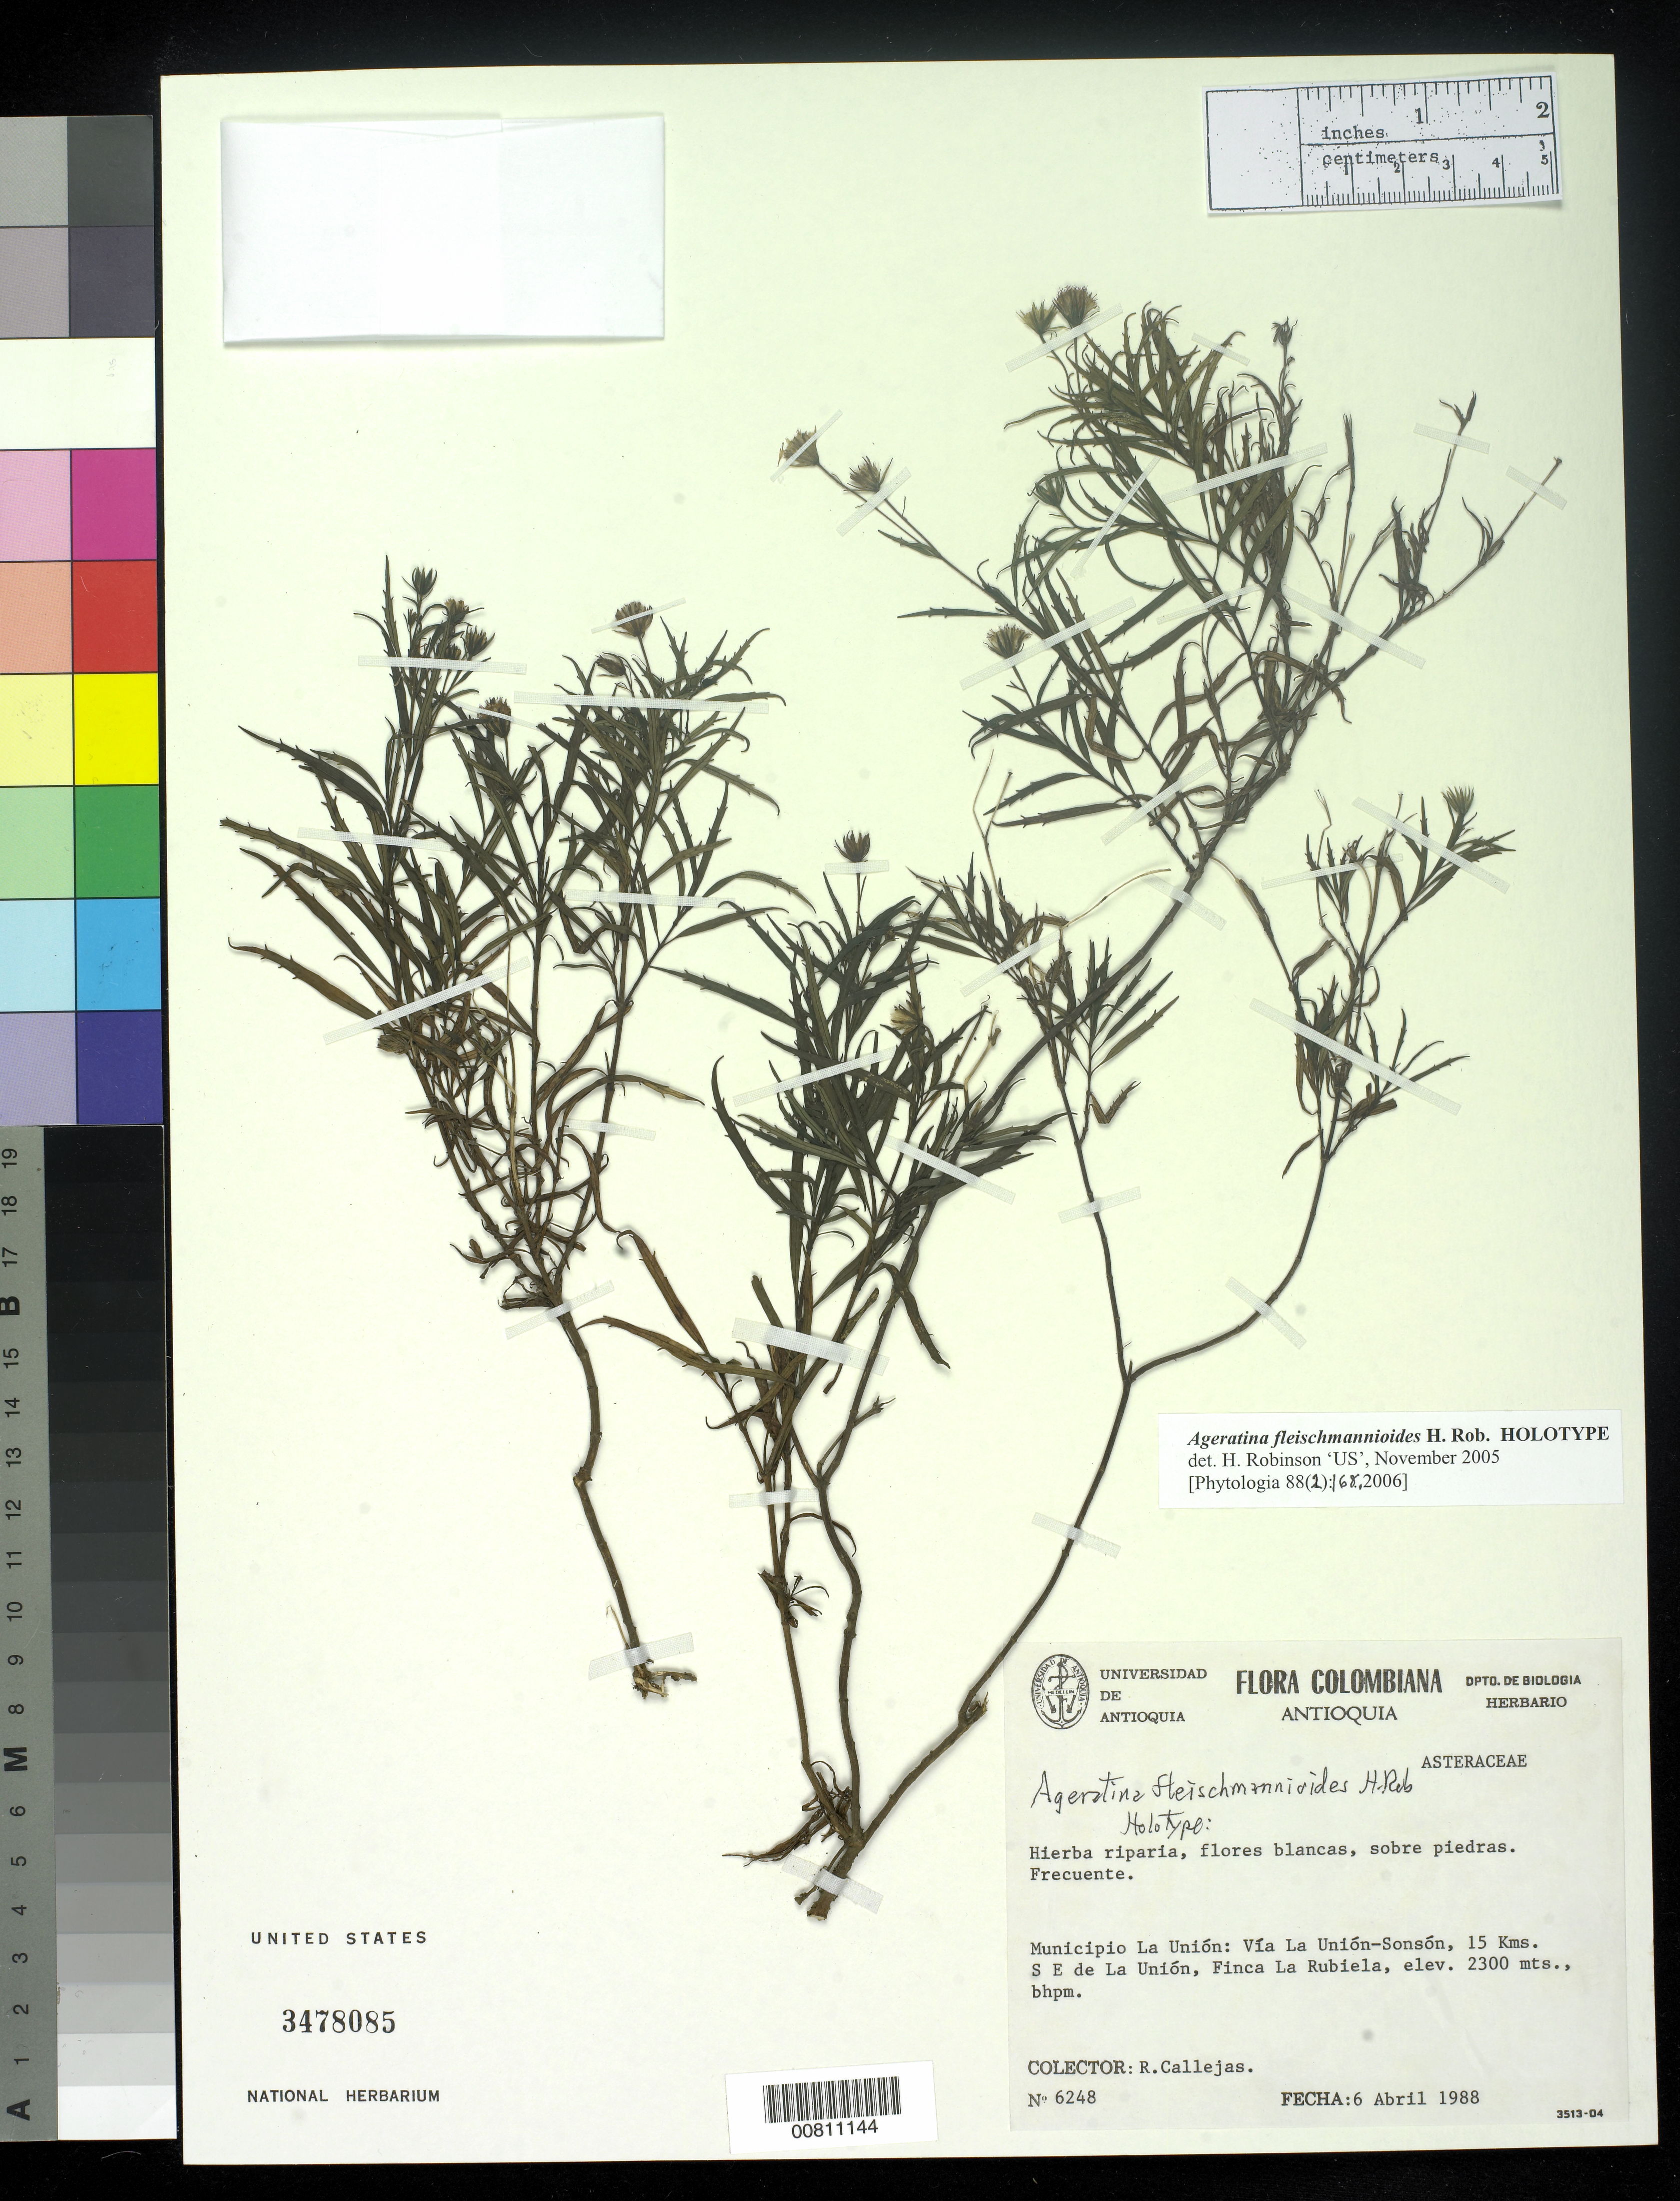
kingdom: Plantae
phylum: Tracheophyta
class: Magnoliopsida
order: Asterales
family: Asteraceae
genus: Ageratina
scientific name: Ageratina fleischmannioides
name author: H. Rob.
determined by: Robinson, Harold E., (US)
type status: Holotype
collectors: R. Callejas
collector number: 6248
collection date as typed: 06 Apr 1988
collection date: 1988-04-06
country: Colombia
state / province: Antioquia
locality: Municipio La Unión: Vía La Unión-Sonsón, 15 kms. S E de La Unión, Finca La Rubiela.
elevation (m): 2300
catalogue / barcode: US 3478085